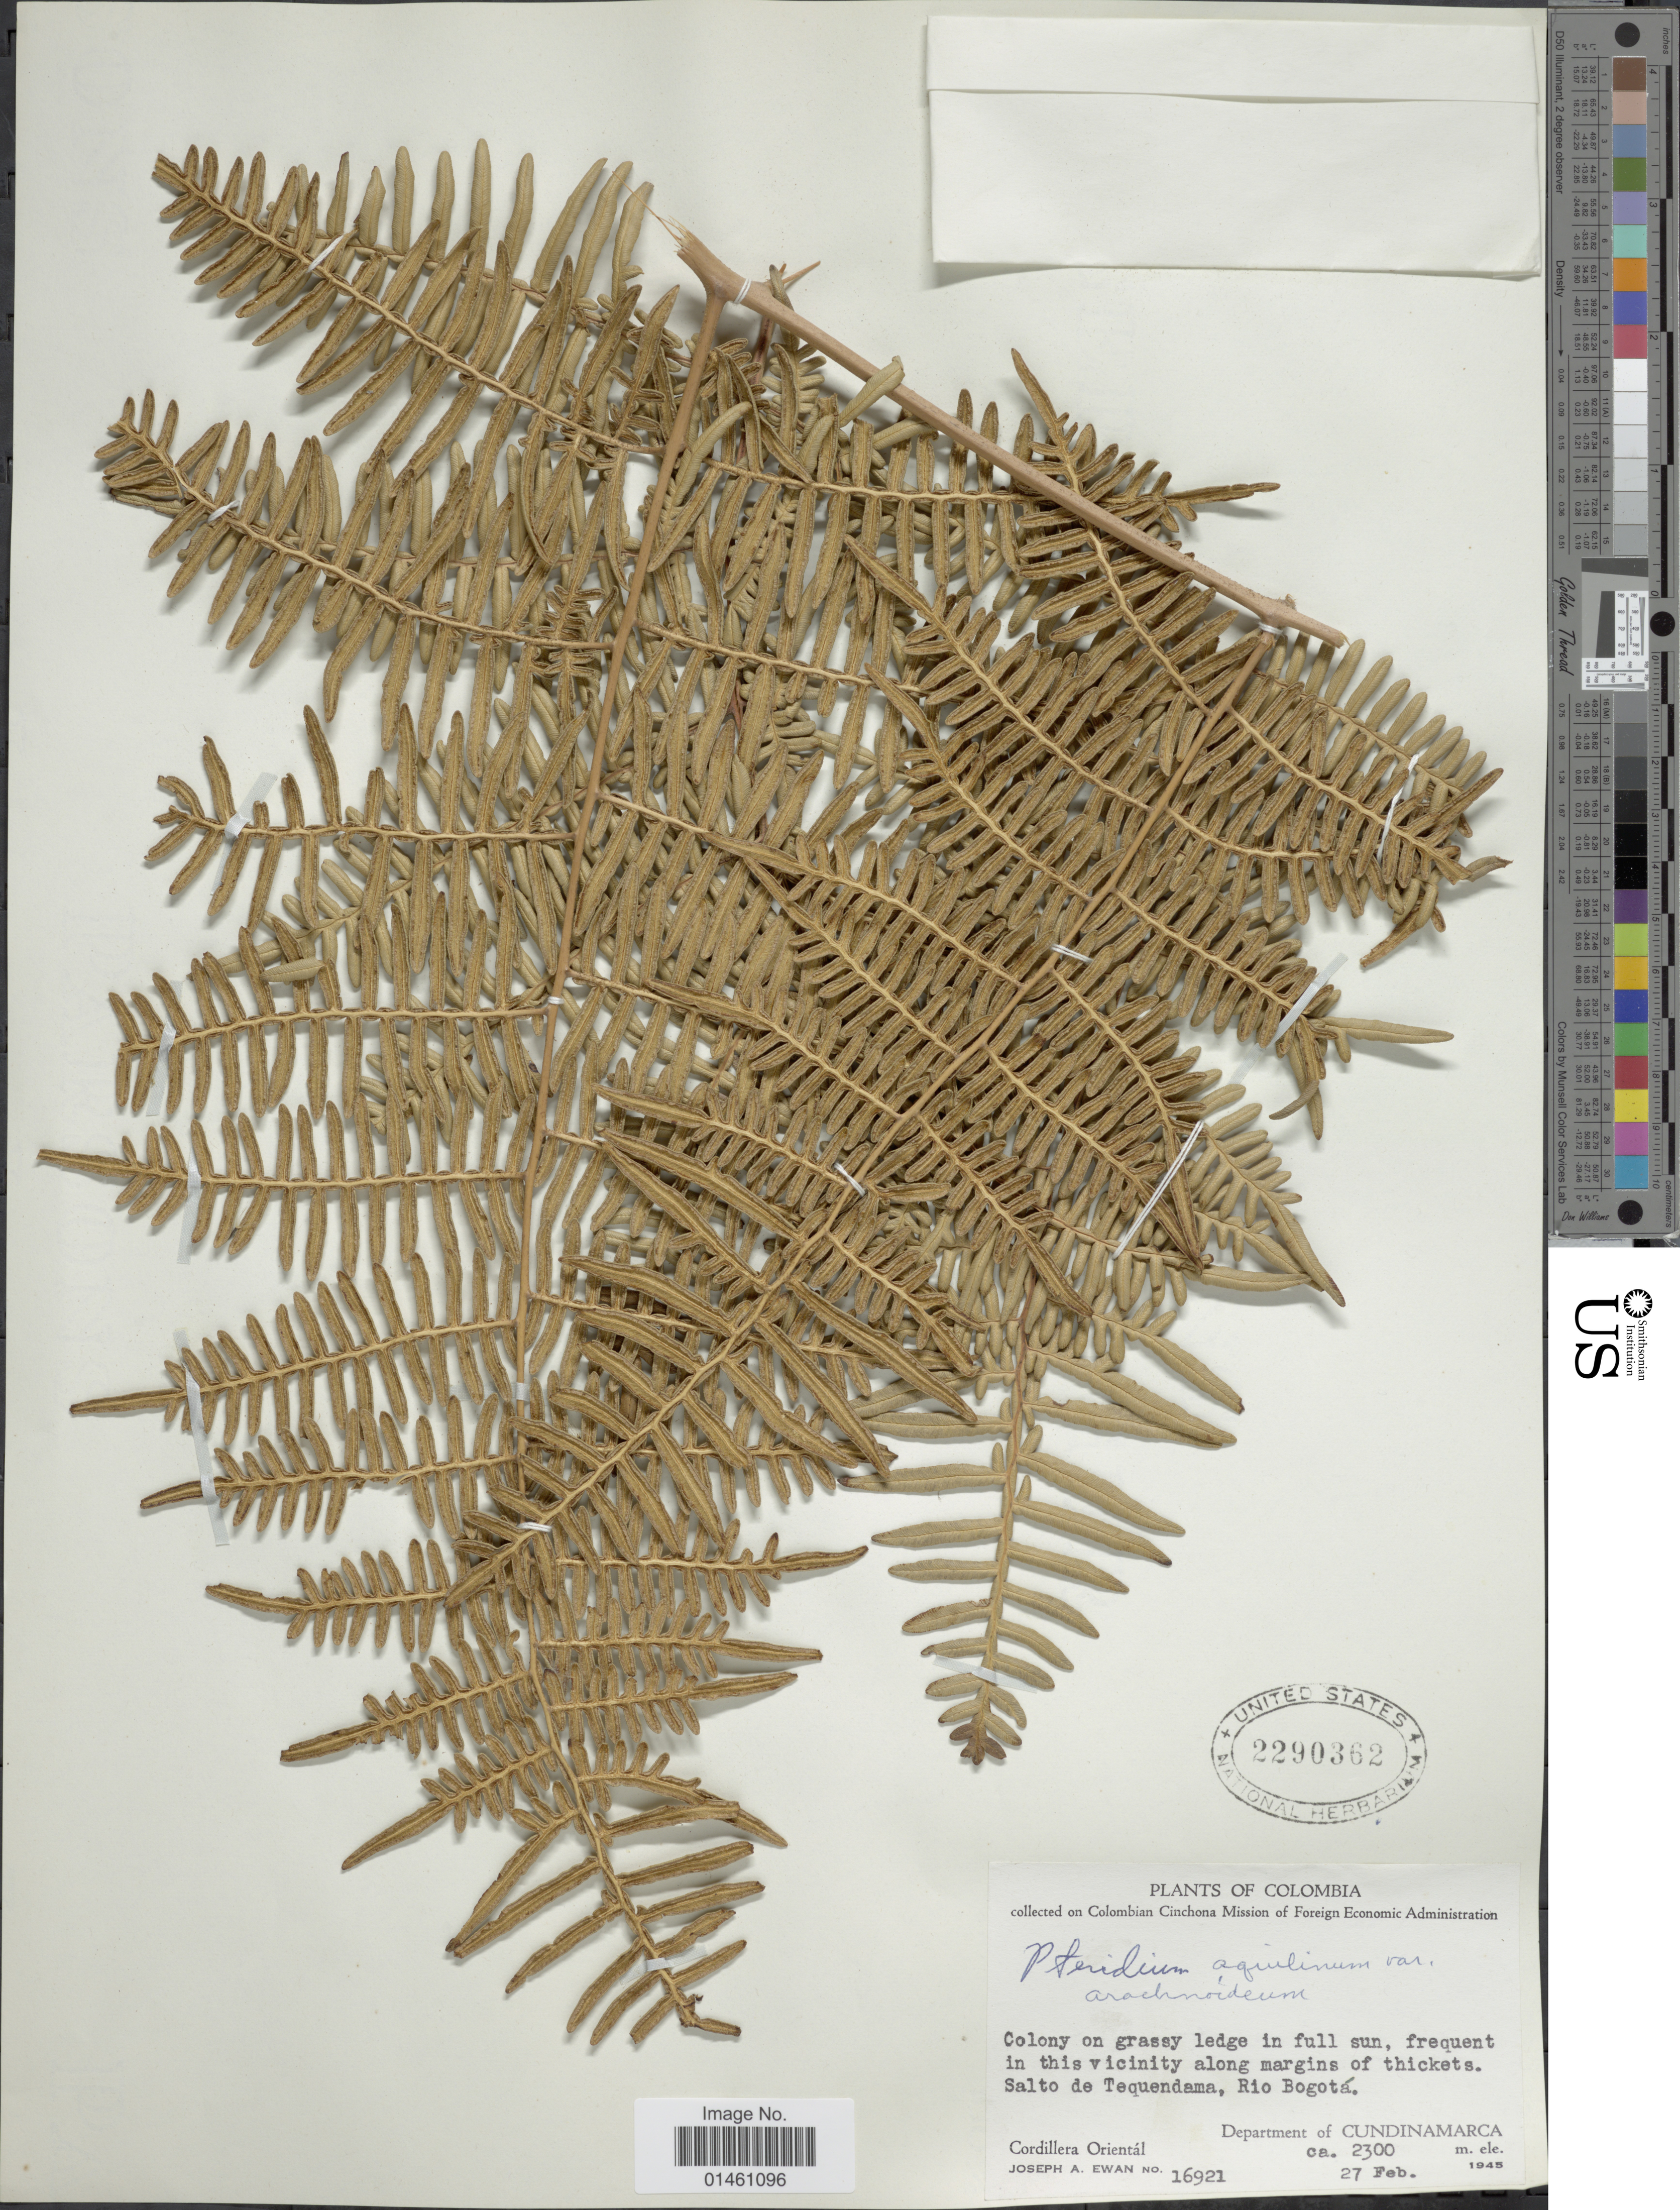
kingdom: Plantae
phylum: Tracheophyta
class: Polypodiopsida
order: Polypodiales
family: Dennstaedtiaceae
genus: Pteridium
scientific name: Pteridium aquilinum var. arachnoideum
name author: (Kaulf.) Herter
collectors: J. A. Ewan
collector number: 16921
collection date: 1945-02-27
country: Colombia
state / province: Cundinamarca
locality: Along margins of thickets, Salto de Tequendama, Rio Bogotá, Cordillera Orientál.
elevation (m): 2300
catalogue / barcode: US 2290362